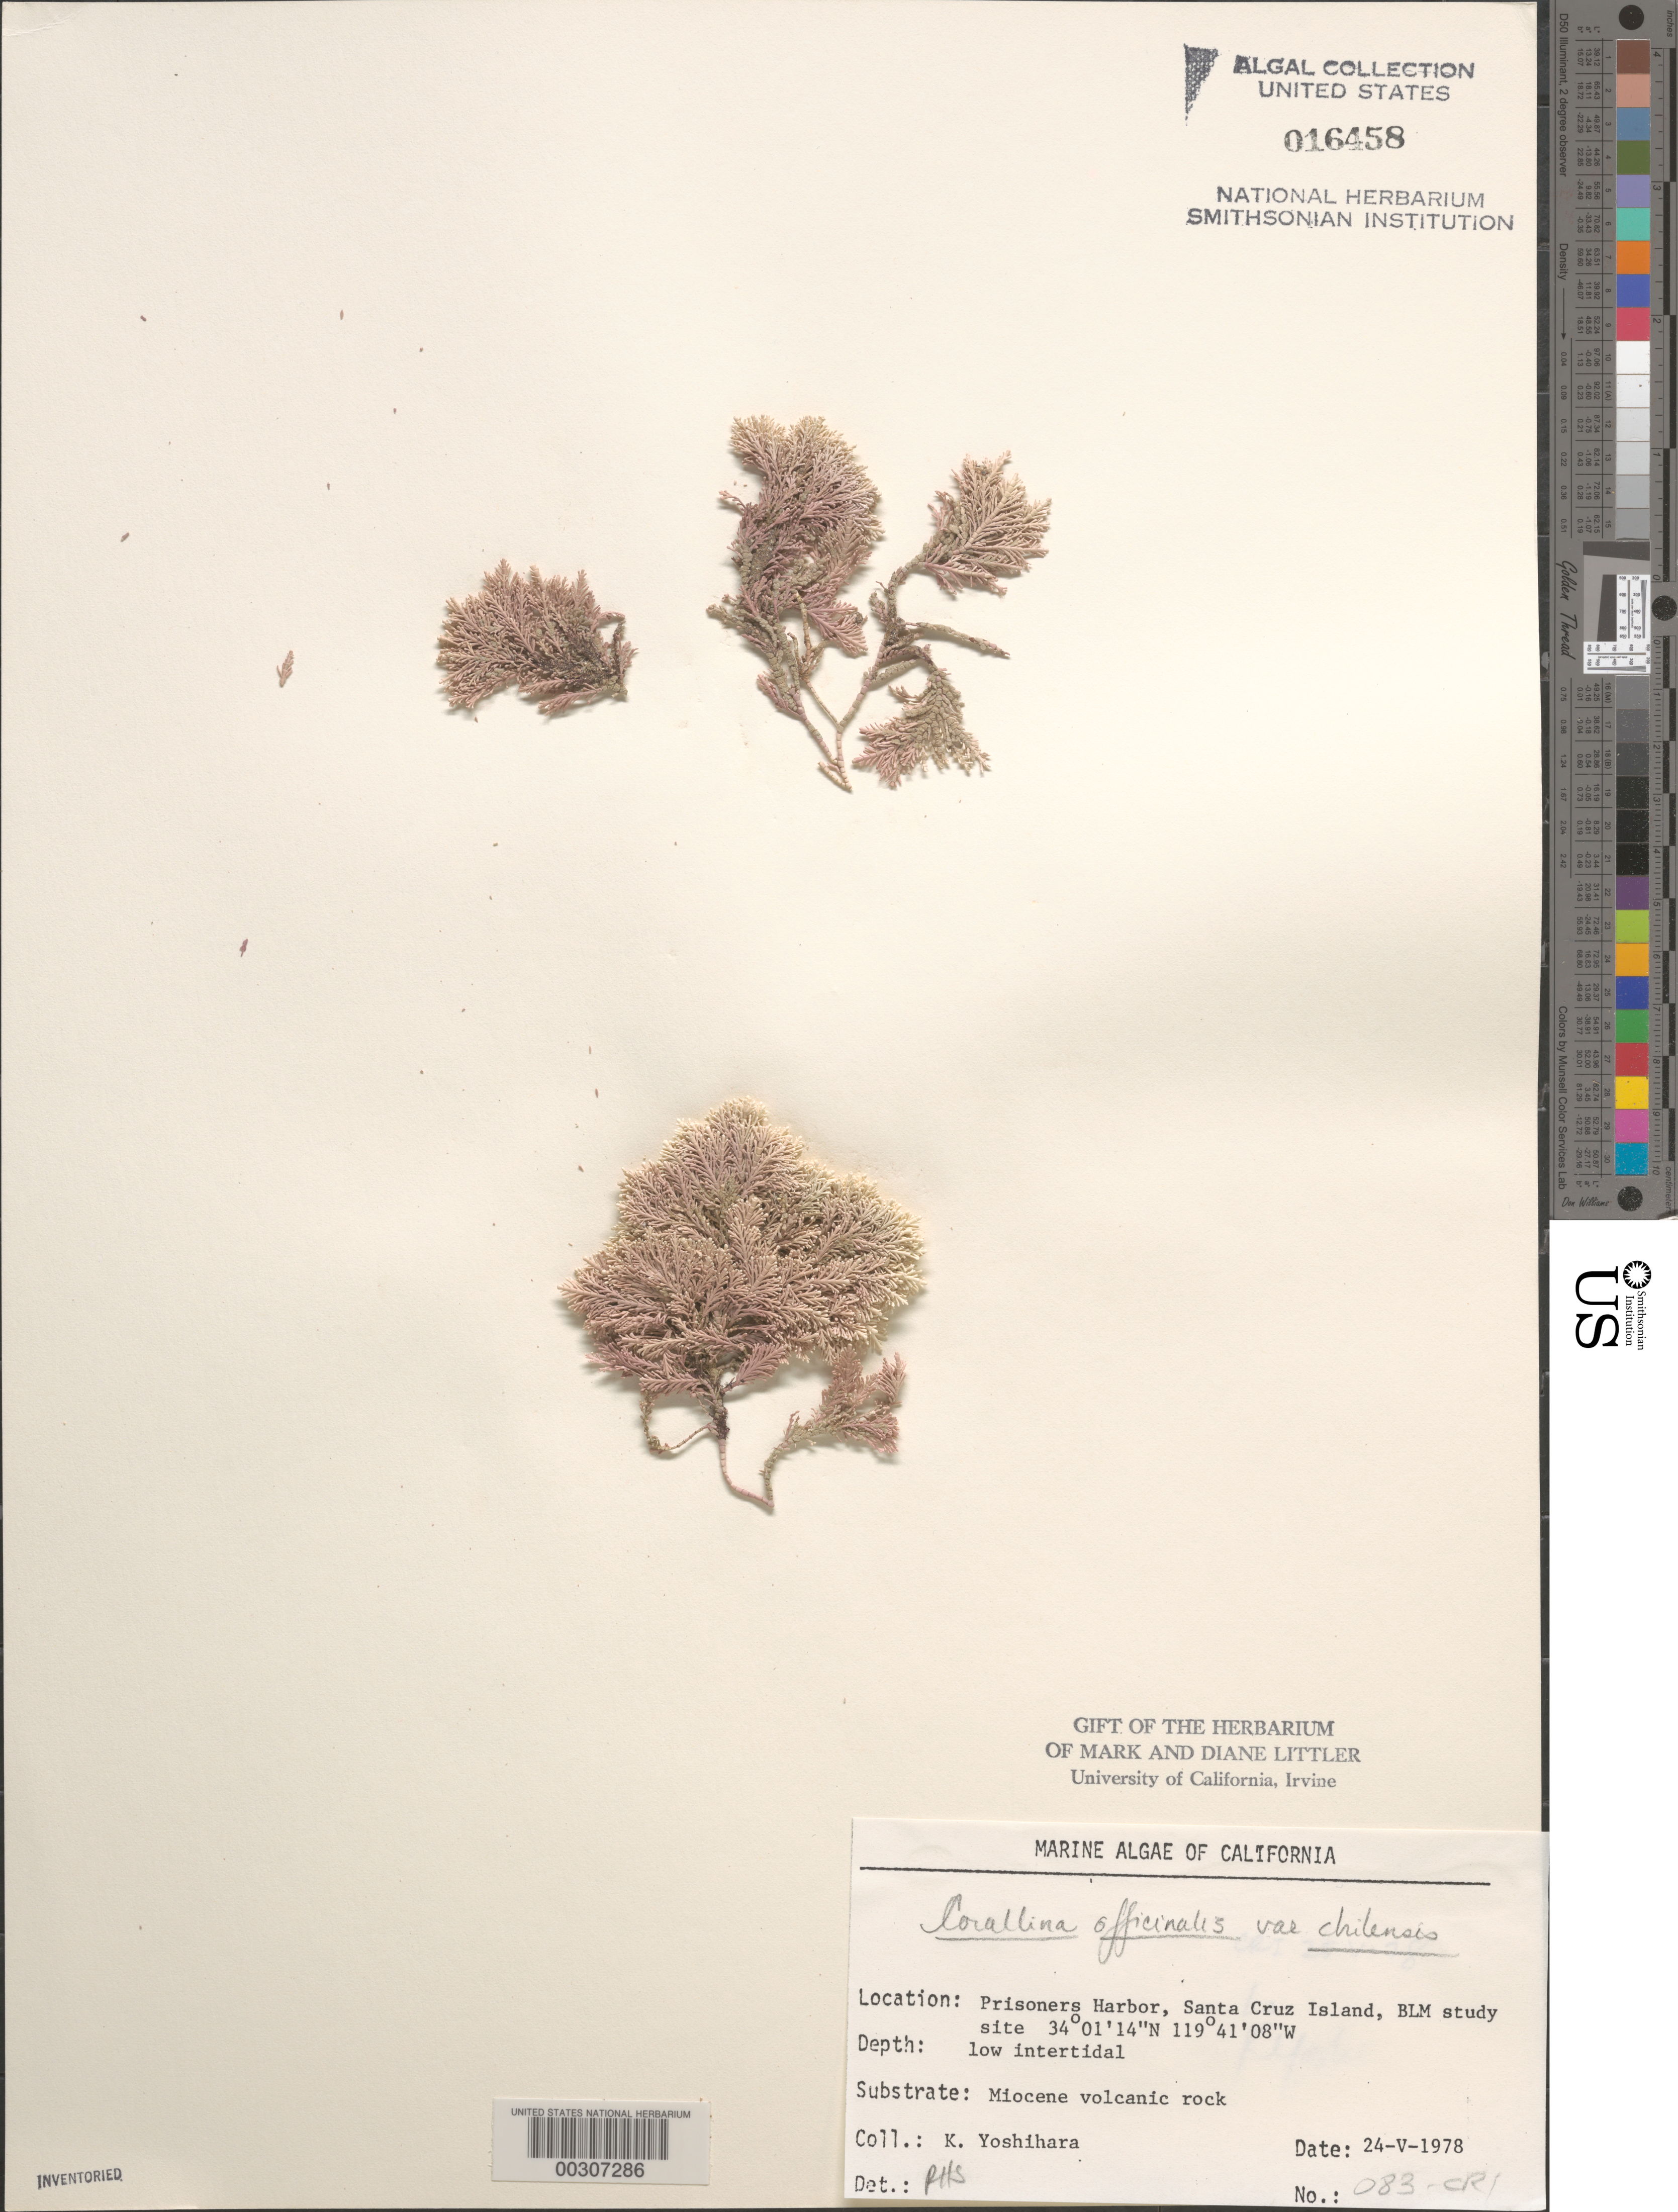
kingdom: Plantae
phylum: Rhodophyta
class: Florideophyceae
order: Corallinales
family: Corallinaceae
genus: Corallina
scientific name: Corallina officinalis var. chilensis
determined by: Sims, Robert H.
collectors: K. Yoshihara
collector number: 083-cri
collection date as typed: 24 May 1978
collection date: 1978-05-24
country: United States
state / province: California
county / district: Santa Barbara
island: Santa Cruz Island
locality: Prisoners Harbor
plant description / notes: BLM-SOCALBIGHT Rocky Intertidal Survey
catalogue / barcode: US 16458